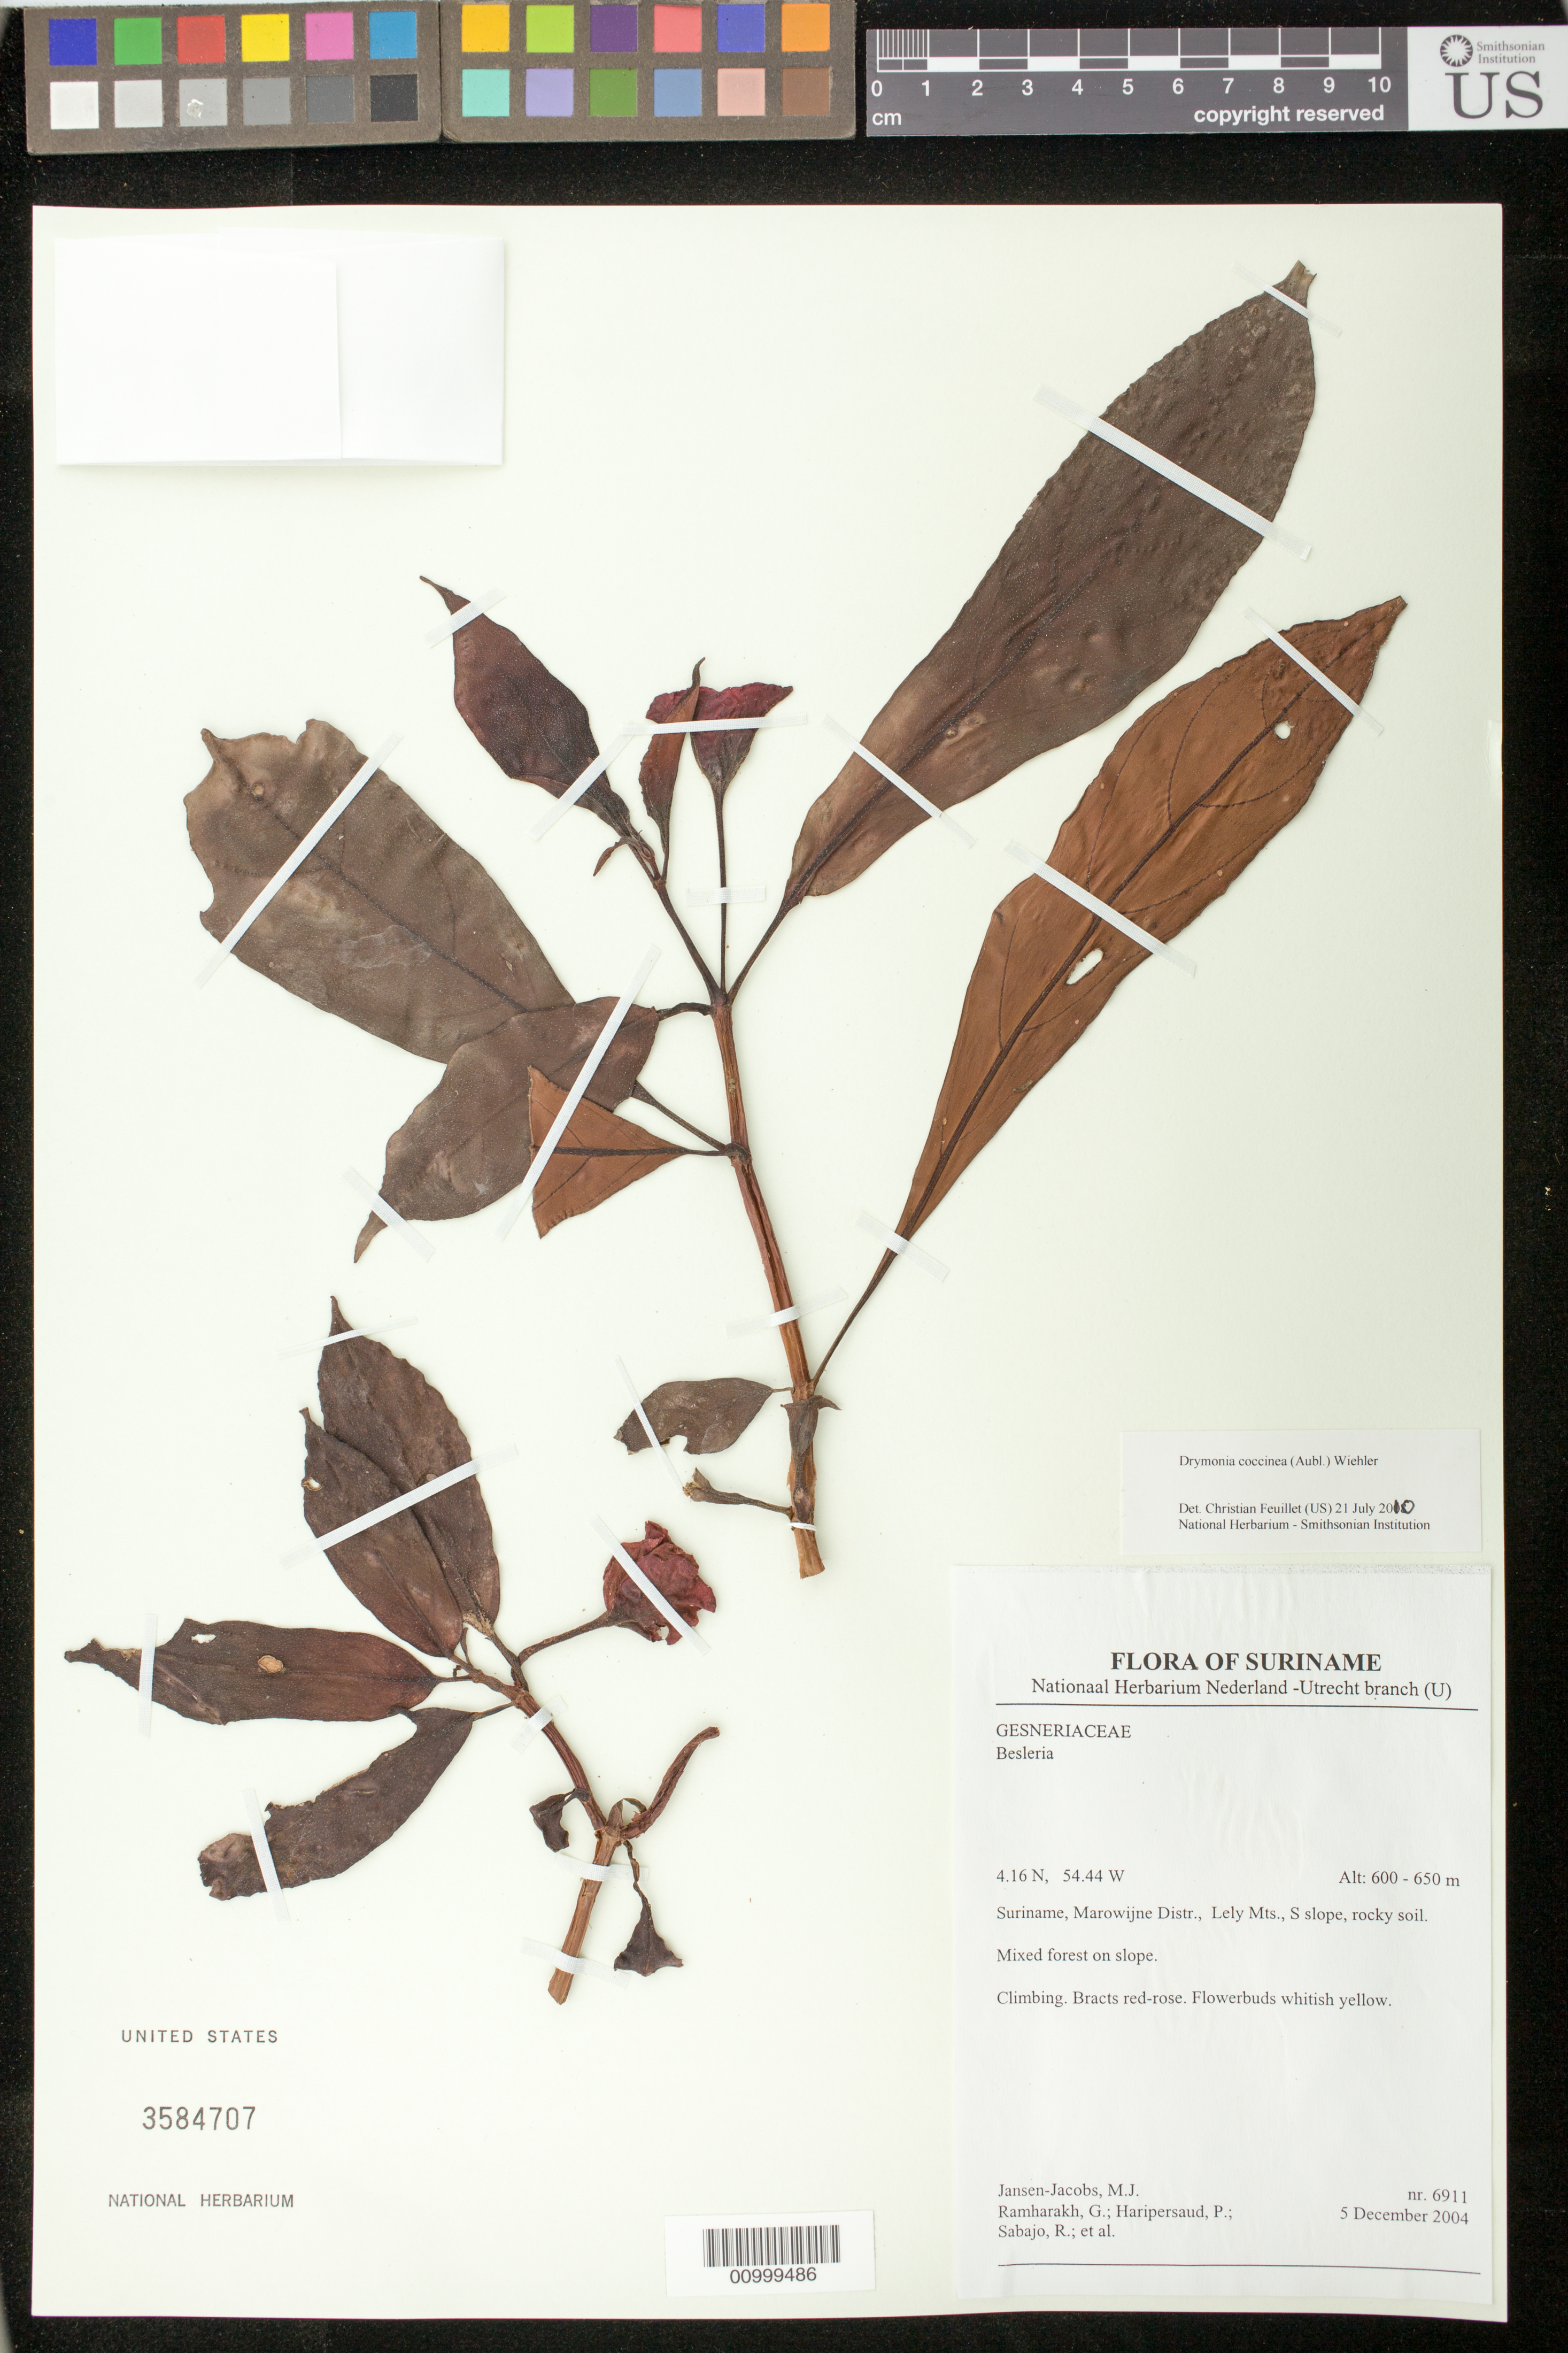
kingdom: Plantae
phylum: Tracheophyta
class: Magnoliopsida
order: Lamiales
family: Gesneriaceae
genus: Drymonia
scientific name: Drymonia coccinea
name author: (Aubl.) Wiehler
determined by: Feuillet, C.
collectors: M. J. Jansen-Jacobs et al.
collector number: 6911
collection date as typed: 5-Dec-04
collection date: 2004-12-05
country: Suriname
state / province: Marowijne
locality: Lely Mts, S slope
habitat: Lely Mts, S slope, rocky soil. Mixed forest on slope.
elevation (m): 600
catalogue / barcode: US 3584707